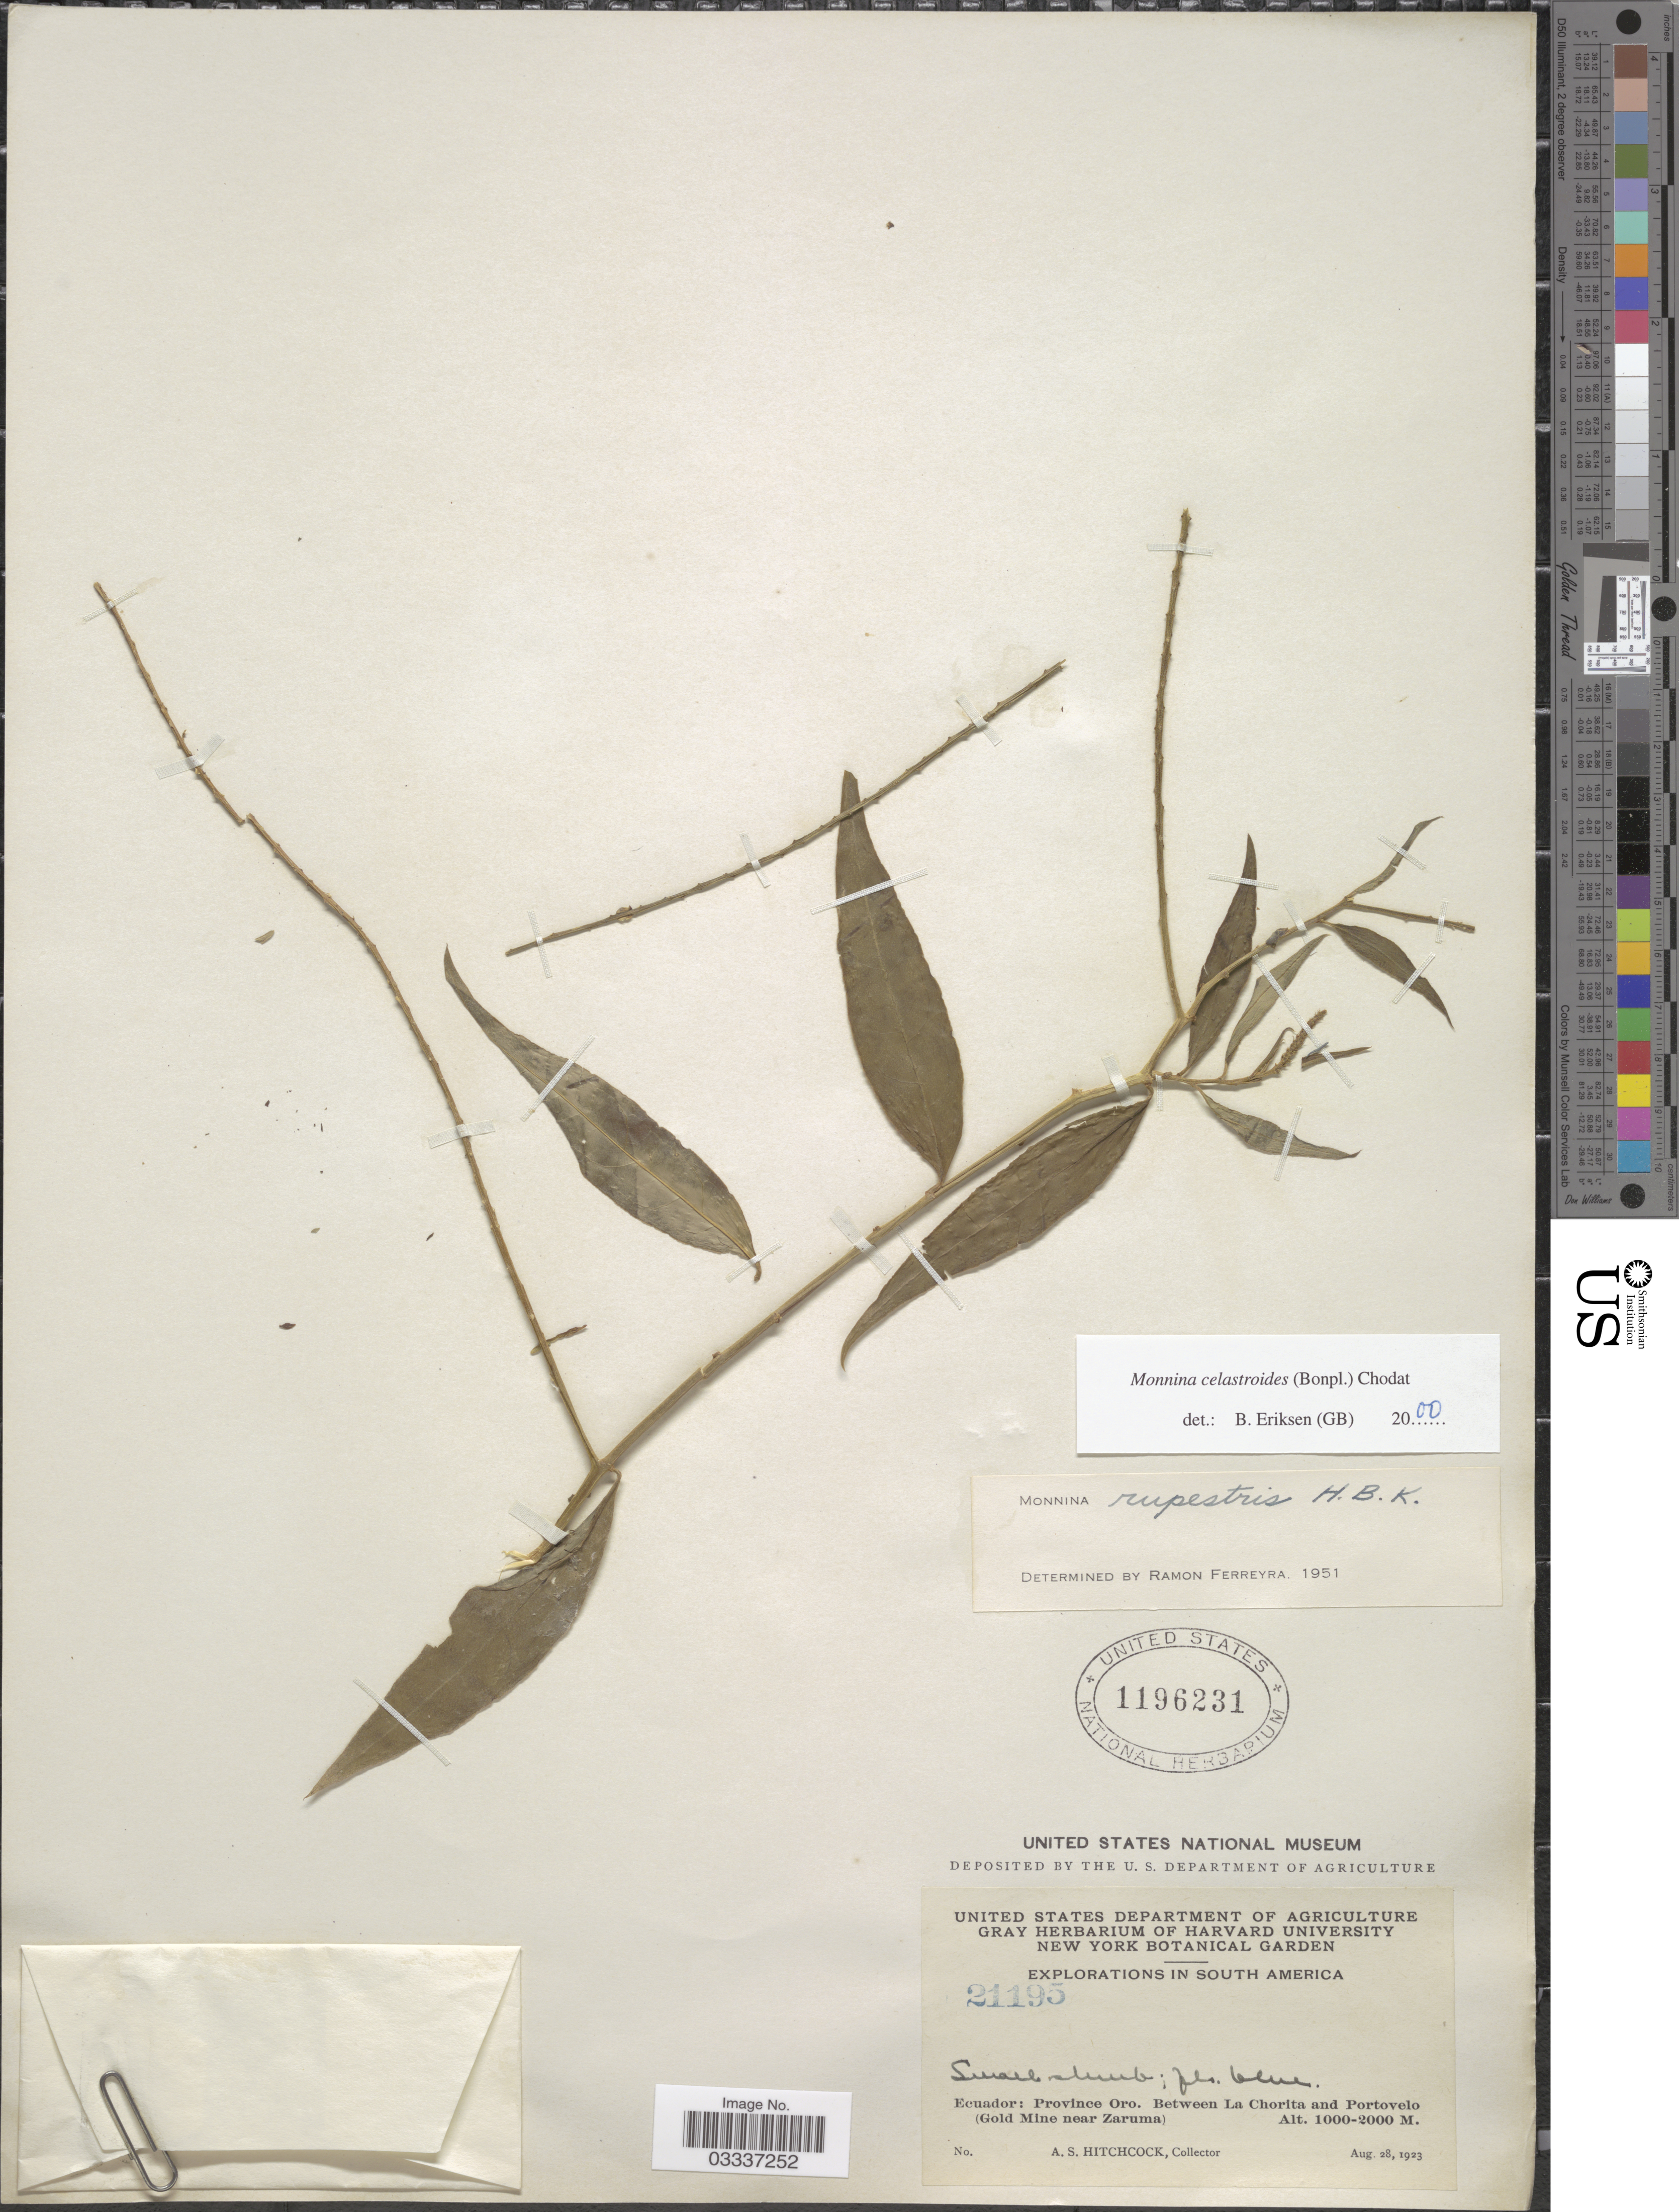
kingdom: Plantae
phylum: Tracheophyta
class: Magnoliopsida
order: Fabales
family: Polygalaceae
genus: Monnina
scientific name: Monnina celastroides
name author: (Bonpl.) Chodat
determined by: Eriksen, Bente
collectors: A. S. Hitchcock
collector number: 21195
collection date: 1923-08-28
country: Ecuador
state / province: El Oro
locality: Between La Chorita and Portovelo (Gold Mine near Zaruma).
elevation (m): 1000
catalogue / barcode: US 1196231